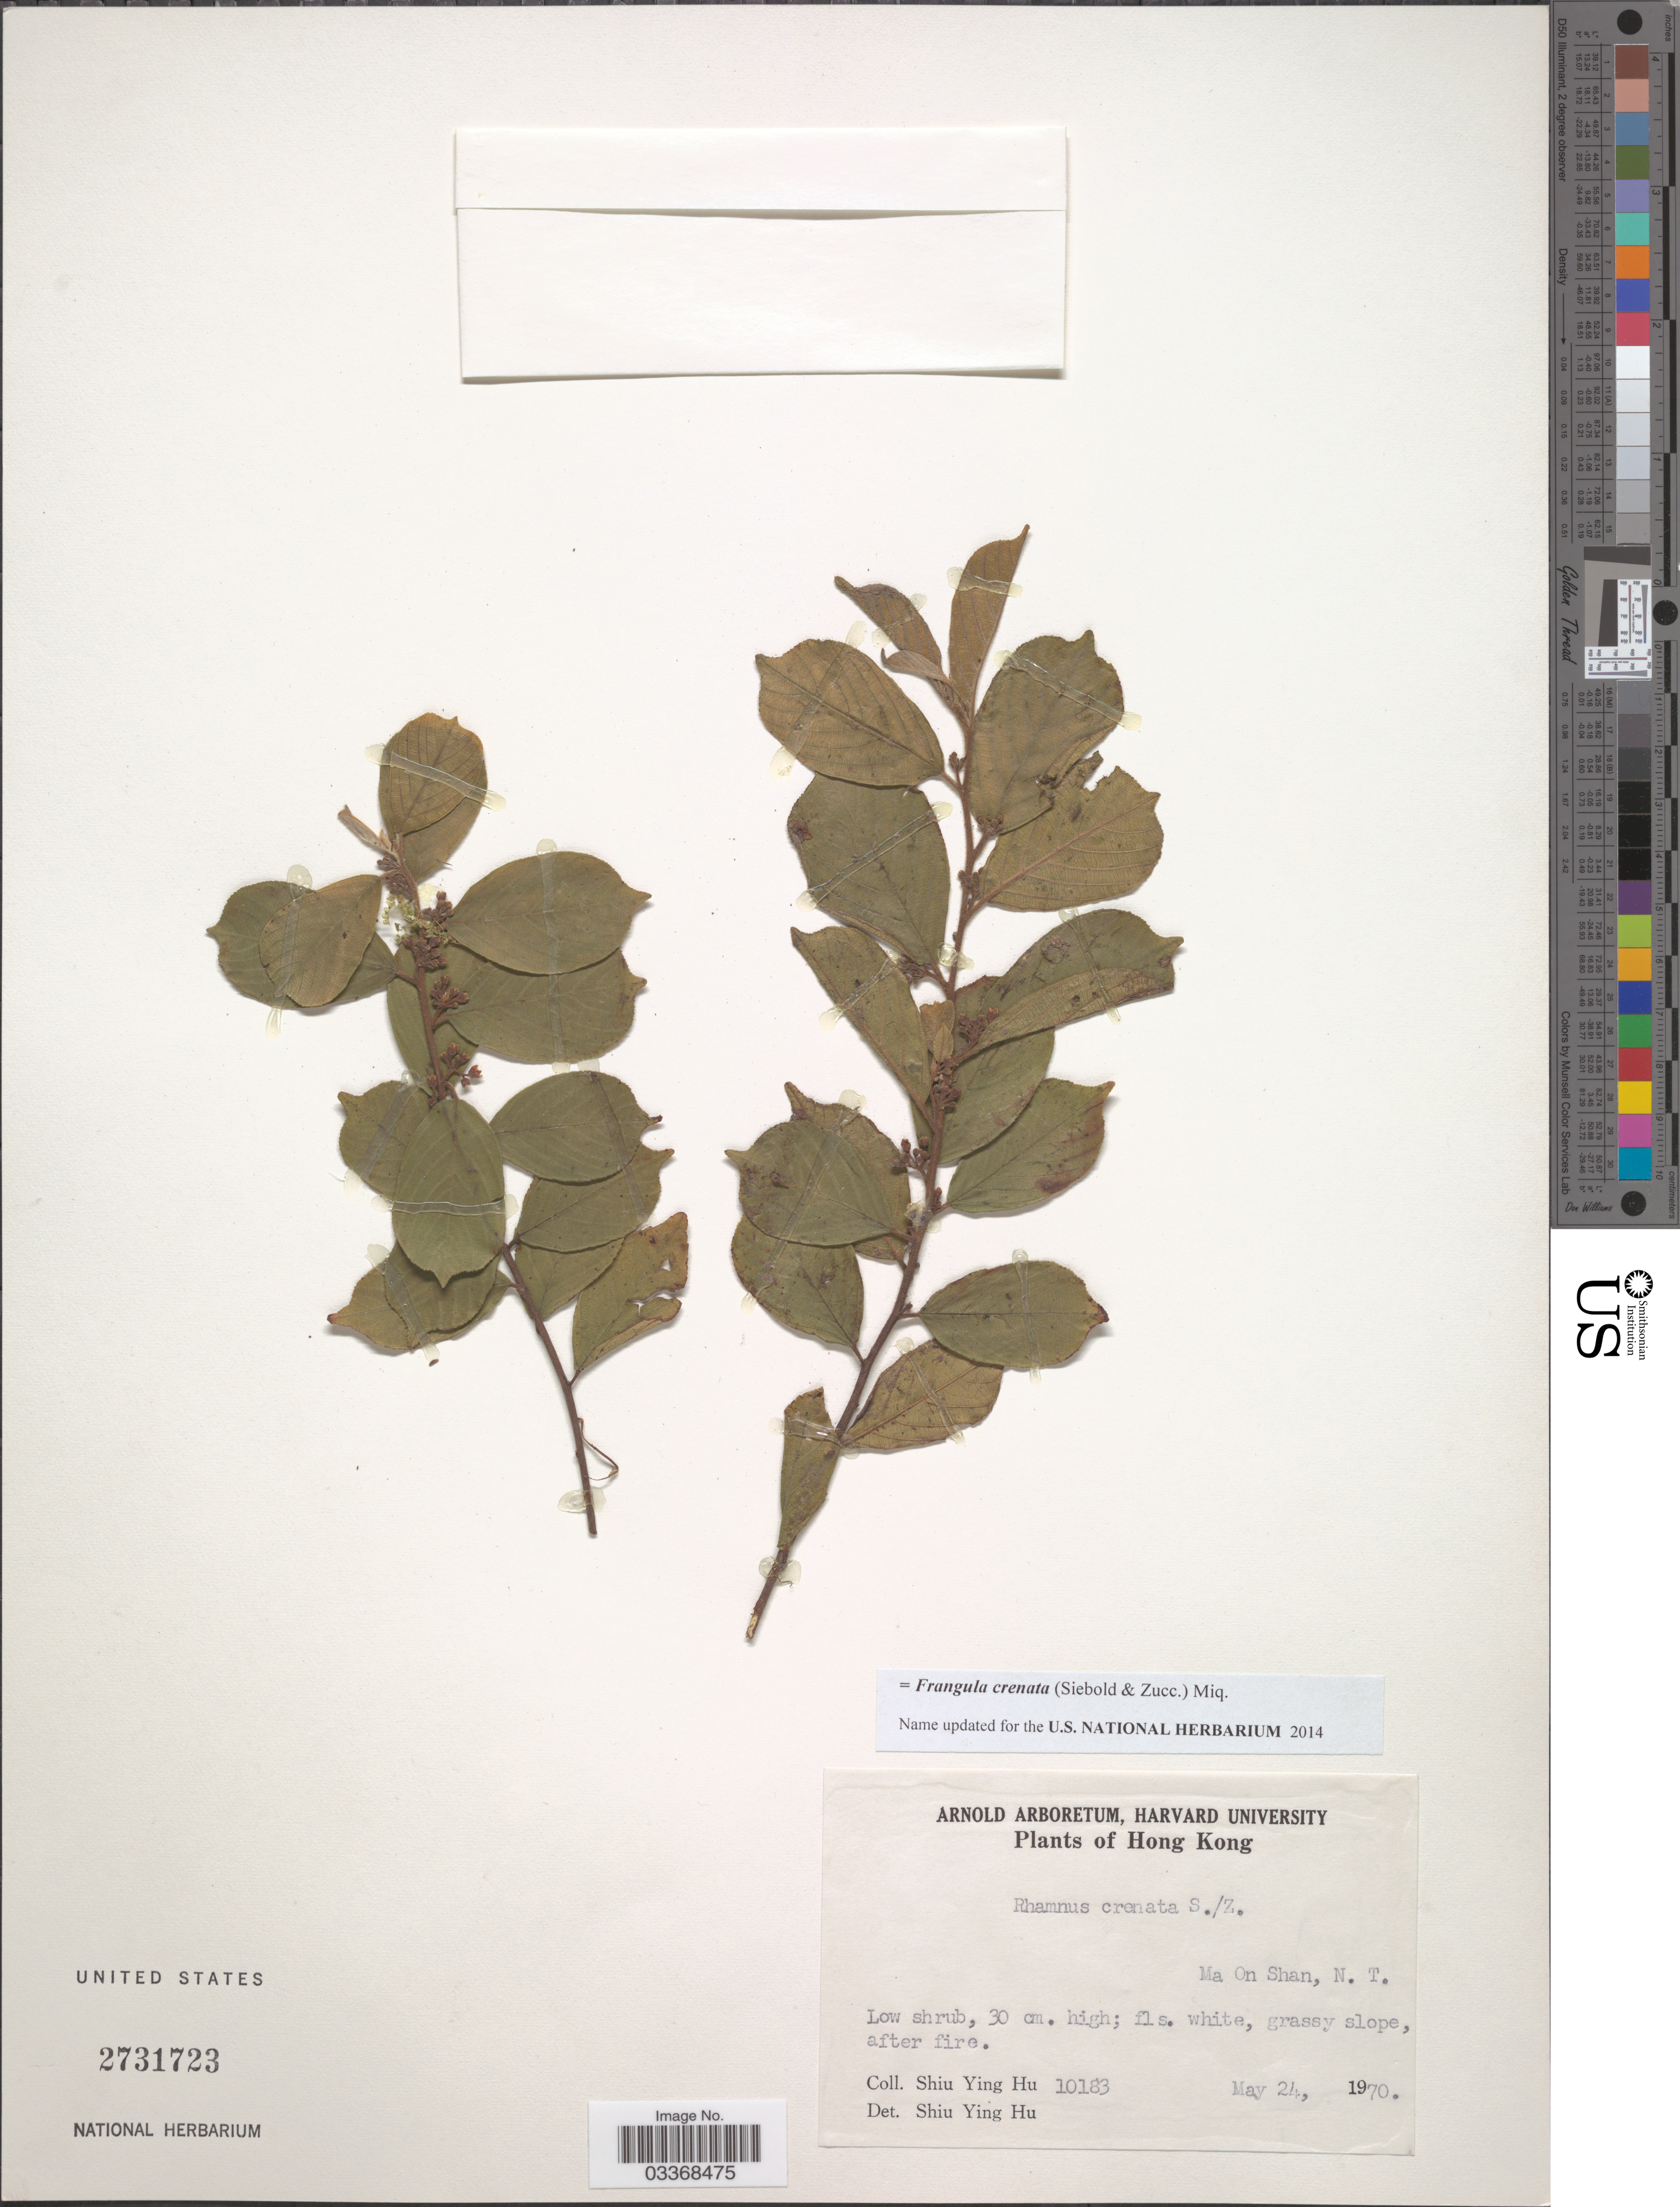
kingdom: Plantae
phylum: Tracheophyta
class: Magnoliopsida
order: Rosales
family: Rhamnaceae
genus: Frangula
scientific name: Frangula crenata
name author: (Siebold & Zucc.) Miq.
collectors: S. Y. Hu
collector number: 10183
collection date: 1970-05-24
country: China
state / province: Hong Kong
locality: Hong Kong. Ma On Shan, N. T.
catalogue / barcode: US 2731723